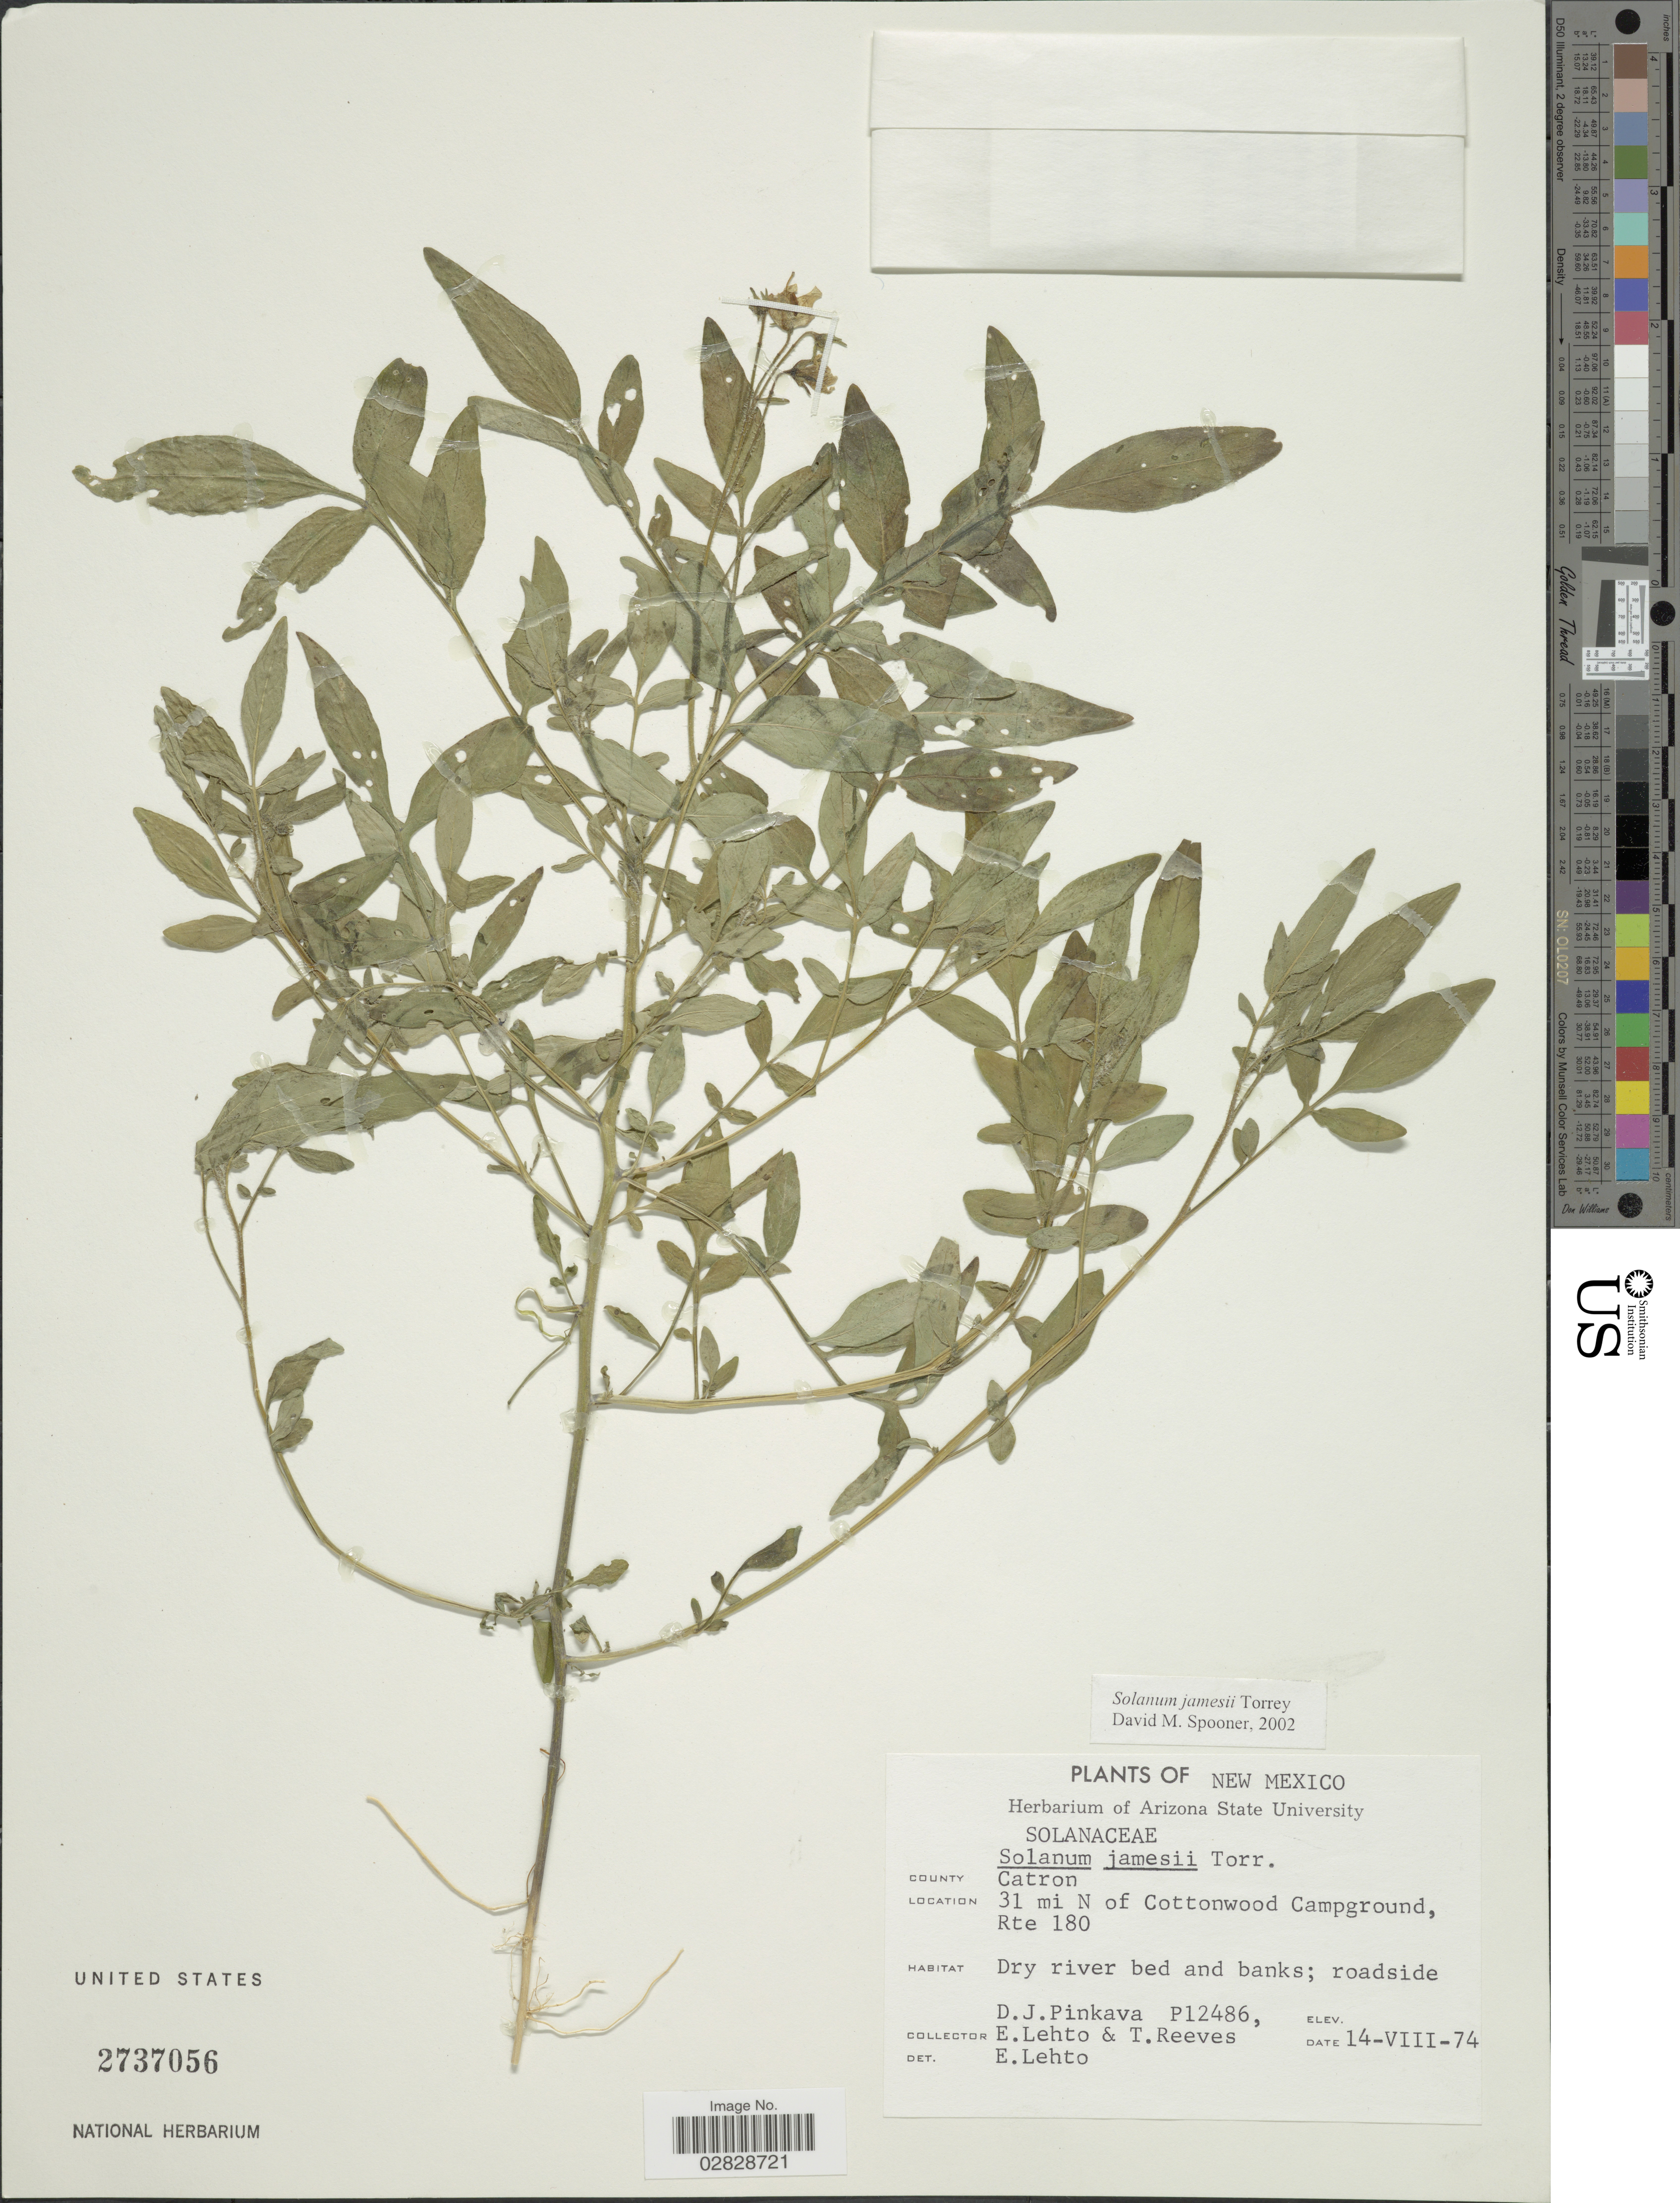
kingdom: Plantae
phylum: Tracheophyta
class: Magnoliopsida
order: Solanales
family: Solanaceae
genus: Solanum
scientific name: Solanum jamesii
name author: Torr.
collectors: D. J. Pinkava, E. Lehto & T. Reeves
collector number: P12486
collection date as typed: Transcribed d/m/y: 14/8/74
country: United States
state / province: New Mexico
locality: County Catron. 31 mi N of Cottonwood Campground, Rte 180.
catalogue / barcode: US 2737056